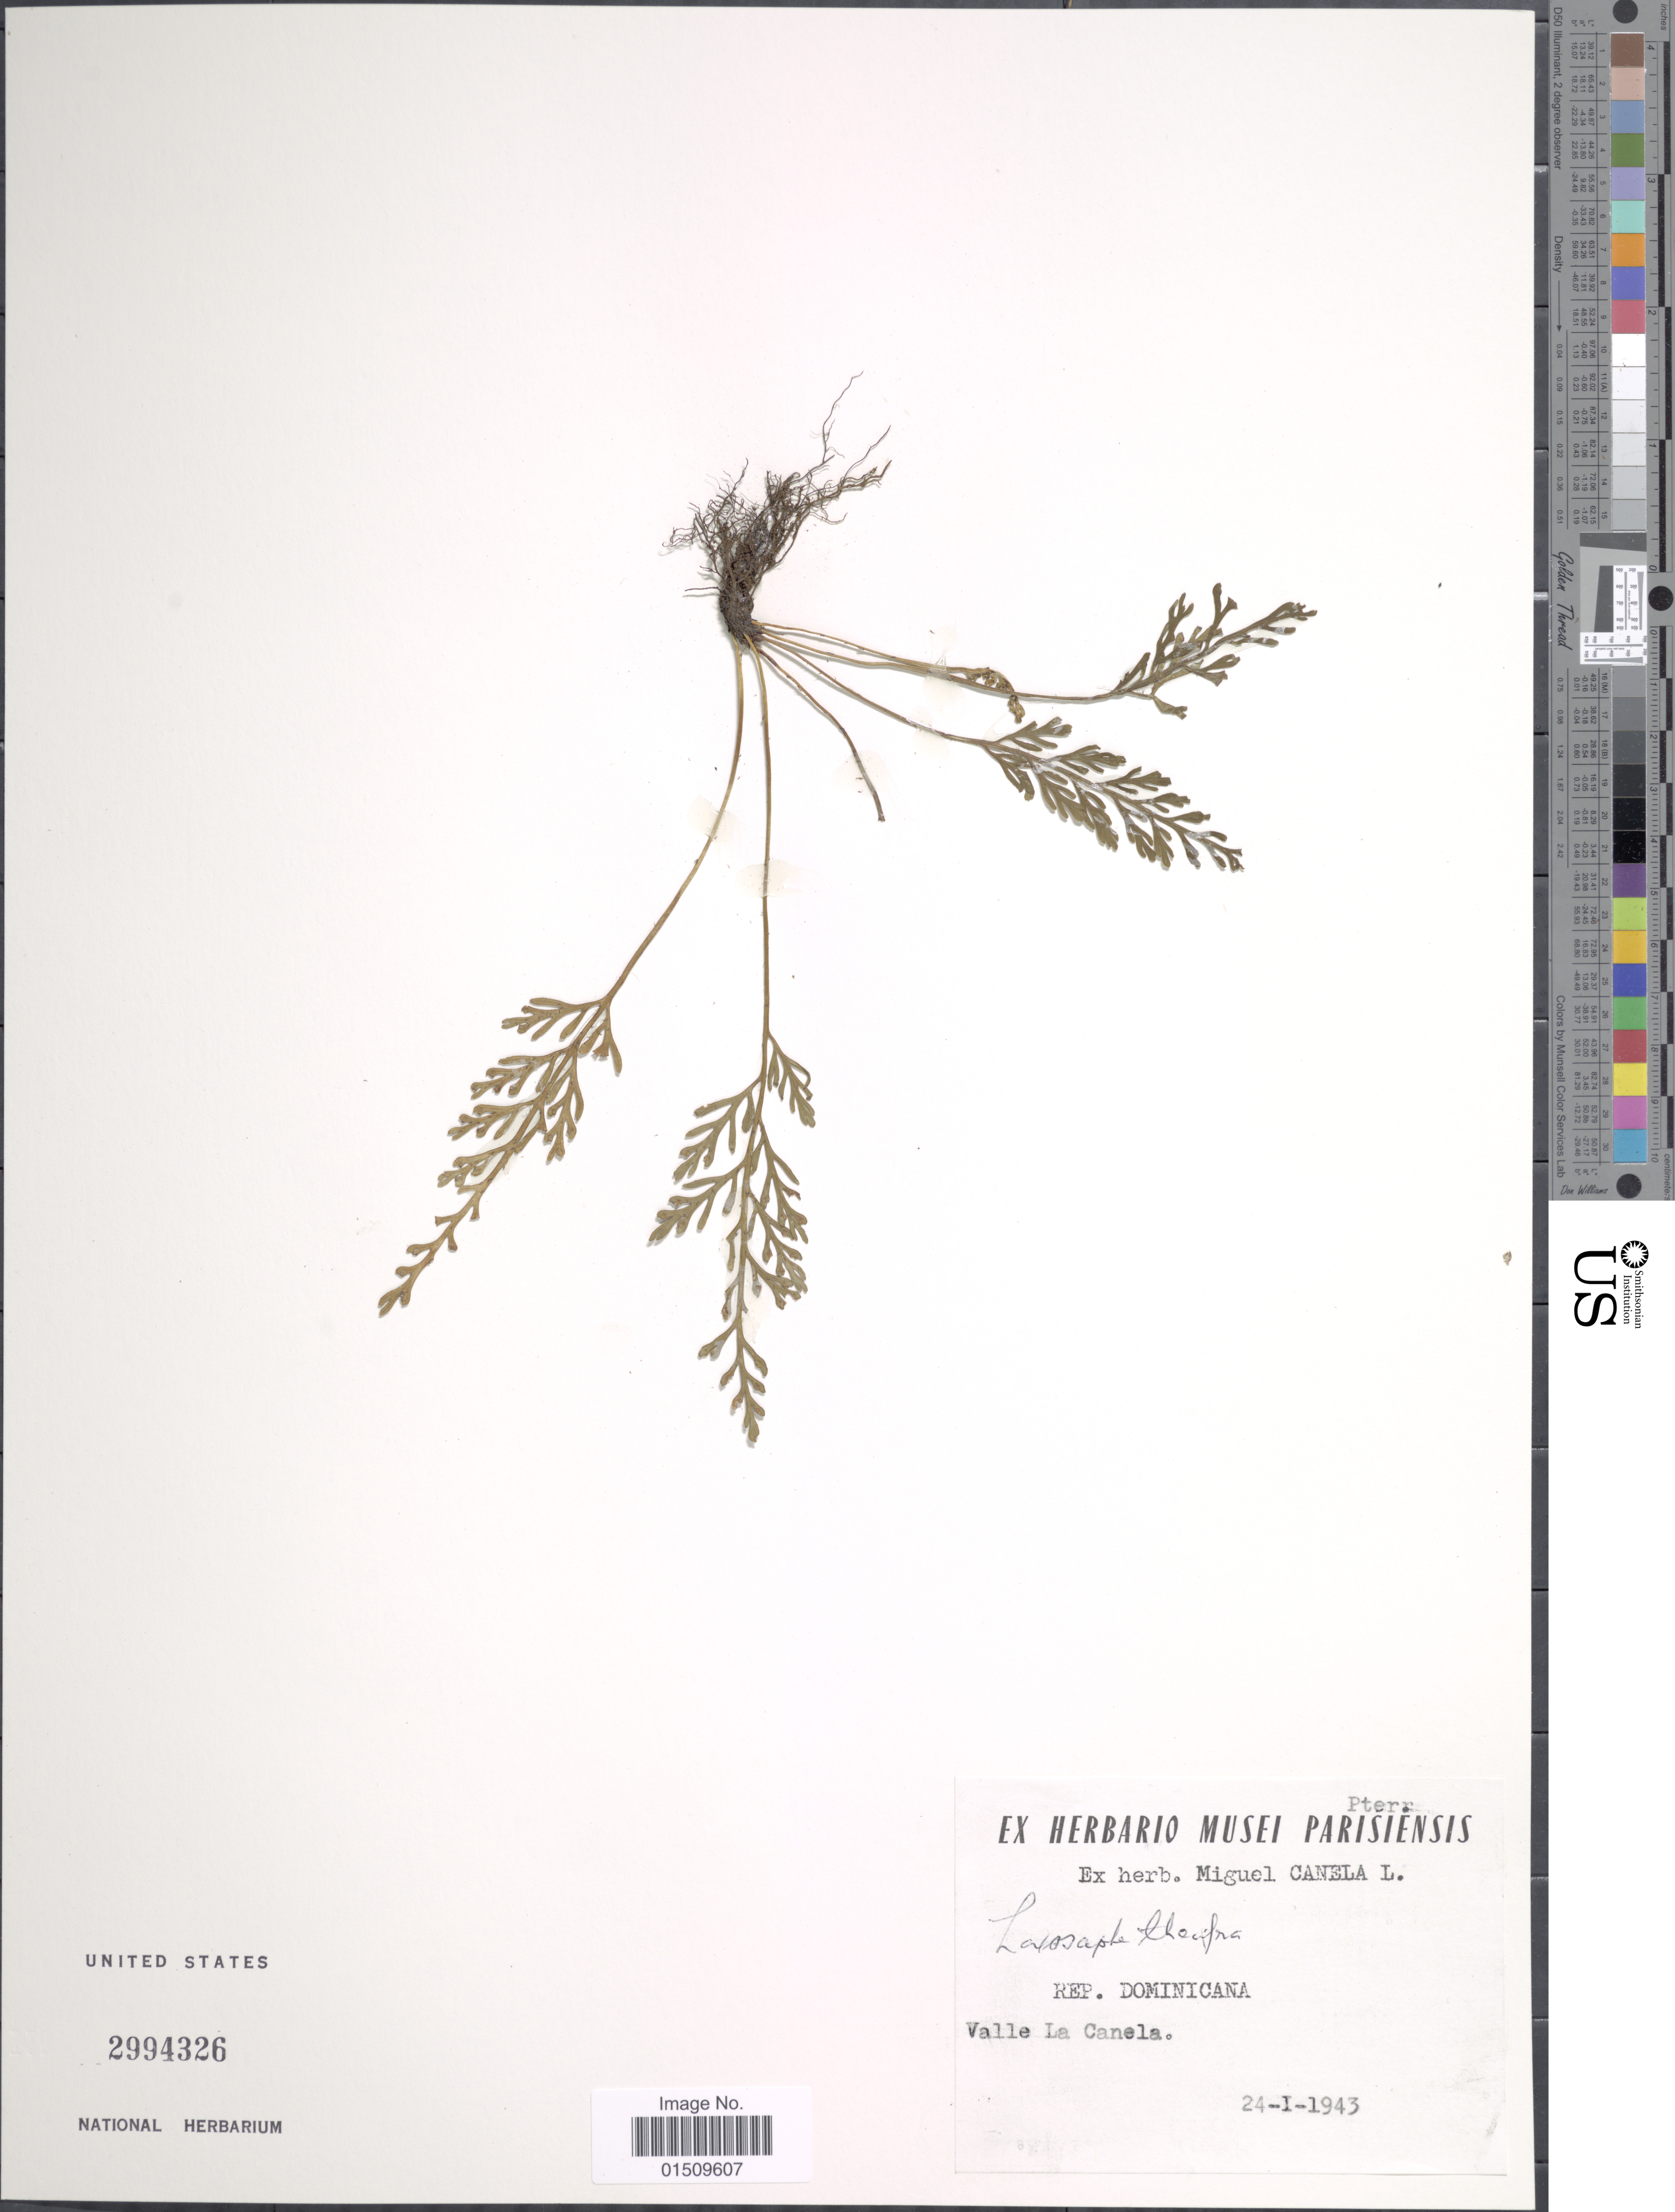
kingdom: Plantae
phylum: Tracheophyta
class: Polypodiopsida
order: Polypodiales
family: Aspleniaceae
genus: Asplenium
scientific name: Asplenium theciferum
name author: (Kunth) Mett.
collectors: ex herb. M. Canela-L.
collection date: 1943-01-24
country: Dominican Republic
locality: Rep. Dominicana, Valle La Canela.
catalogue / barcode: US 2994326